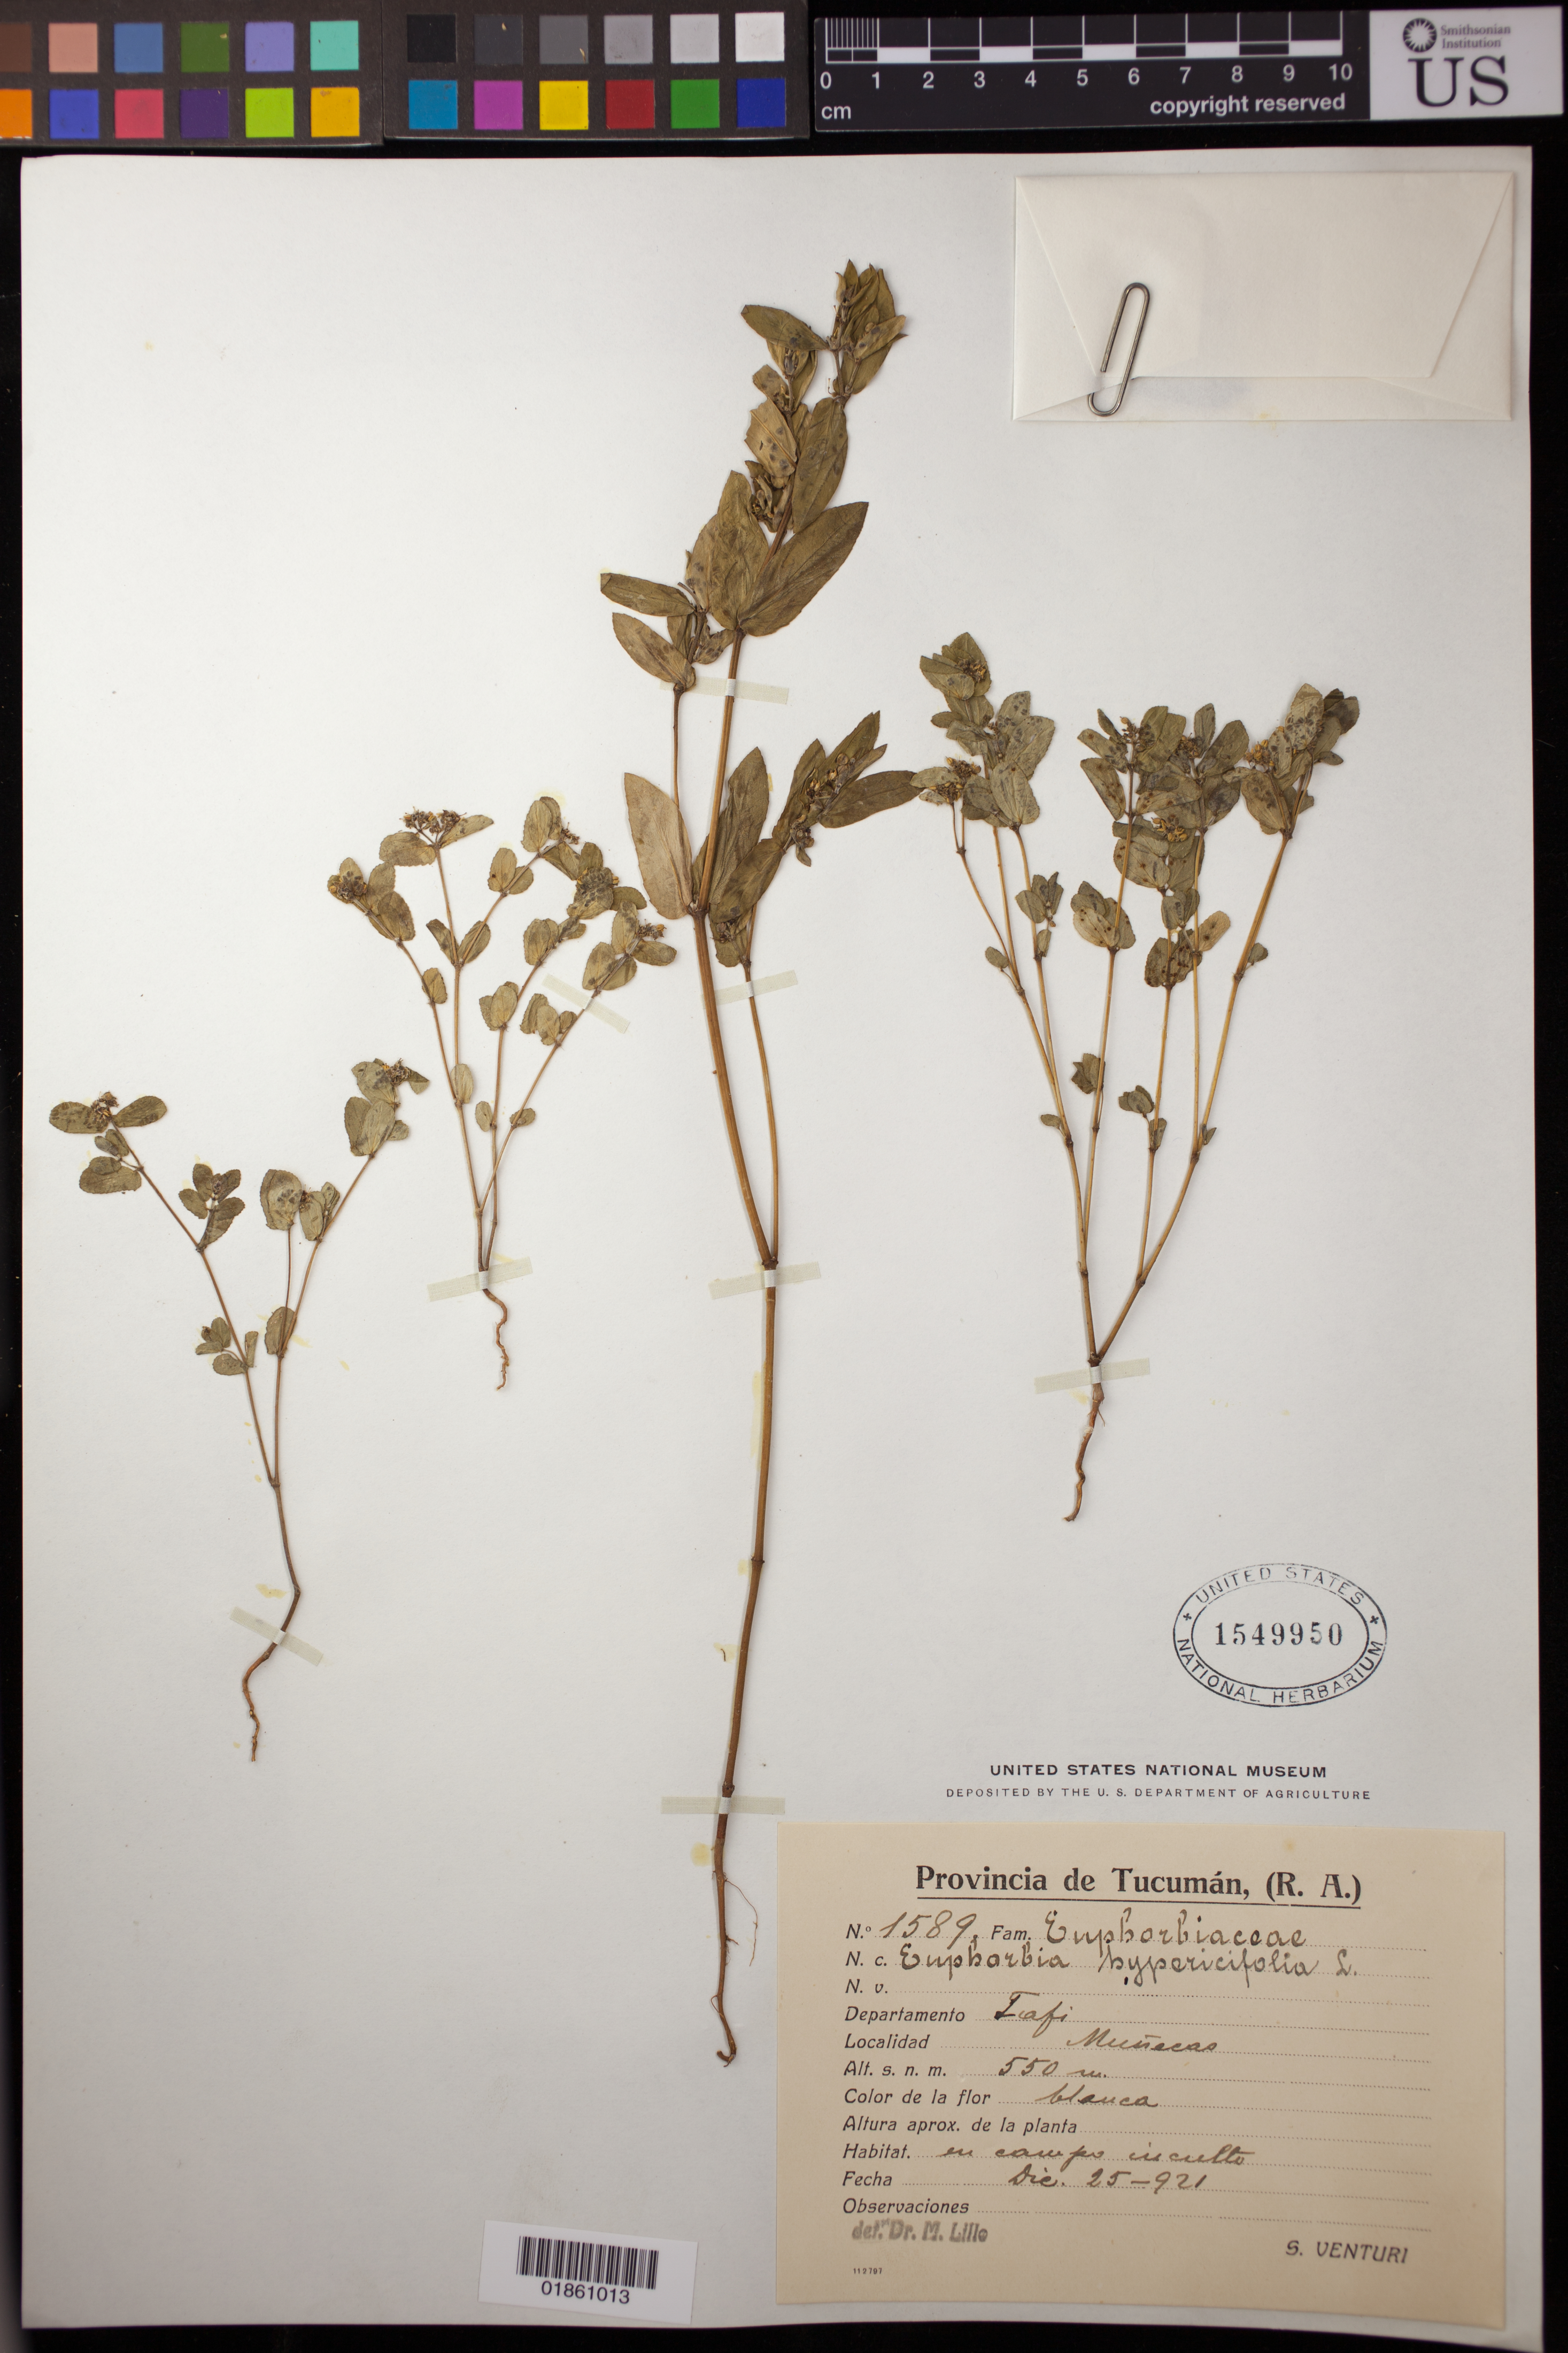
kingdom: Plantae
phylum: Tracheophyta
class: Magnoliopsida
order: Malpighiales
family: Euphorbiaceae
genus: Euphorbia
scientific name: Euphorbia hypericifolia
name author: L.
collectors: S. Venturi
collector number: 1589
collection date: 1921-12-25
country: Argentina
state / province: Tucuman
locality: Tafí [del Valle], Muñecas;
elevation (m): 550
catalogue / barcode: US 1549950